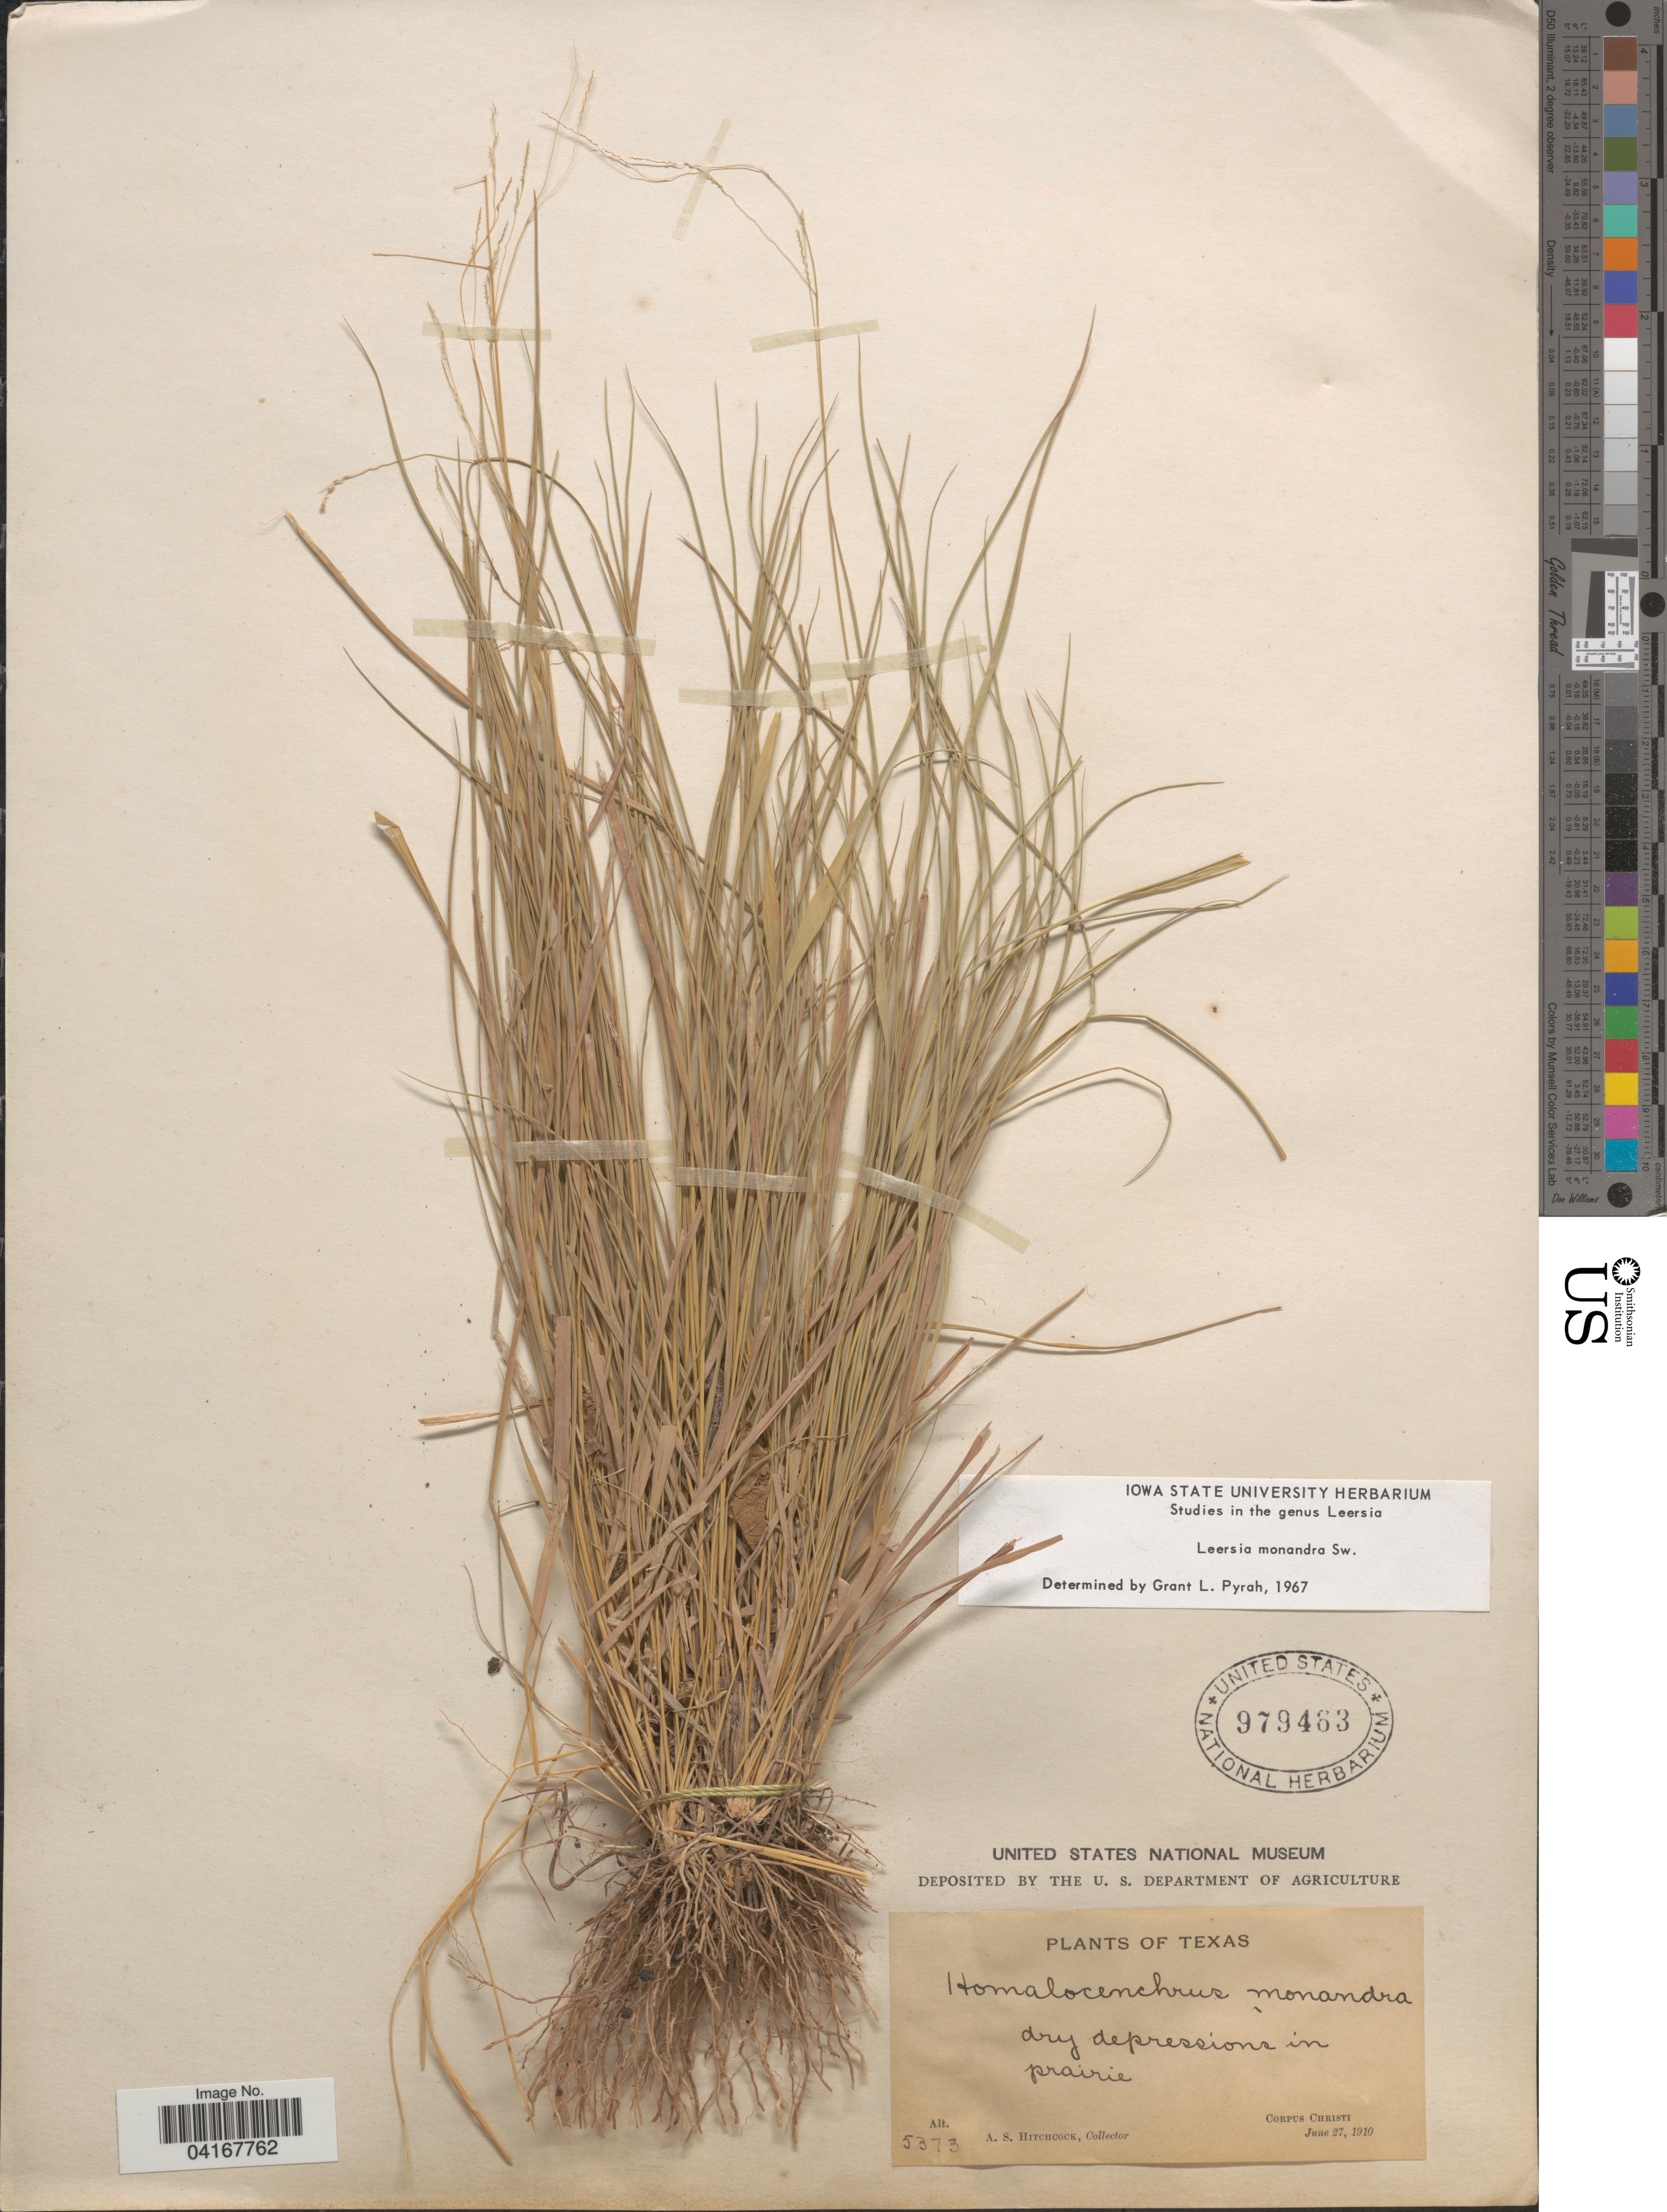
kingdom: Plantae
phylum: Tracheophyta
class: Liliopsida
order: Poales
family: Poaceae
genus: Leersia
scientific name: Leersia monandra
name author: Sw.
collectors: A. S. Hitchcock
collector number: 5373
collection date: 1910-06-27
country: United States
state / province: Texas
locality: Dry depressions in prairie. Corpus Christi.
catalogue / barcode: US 979463